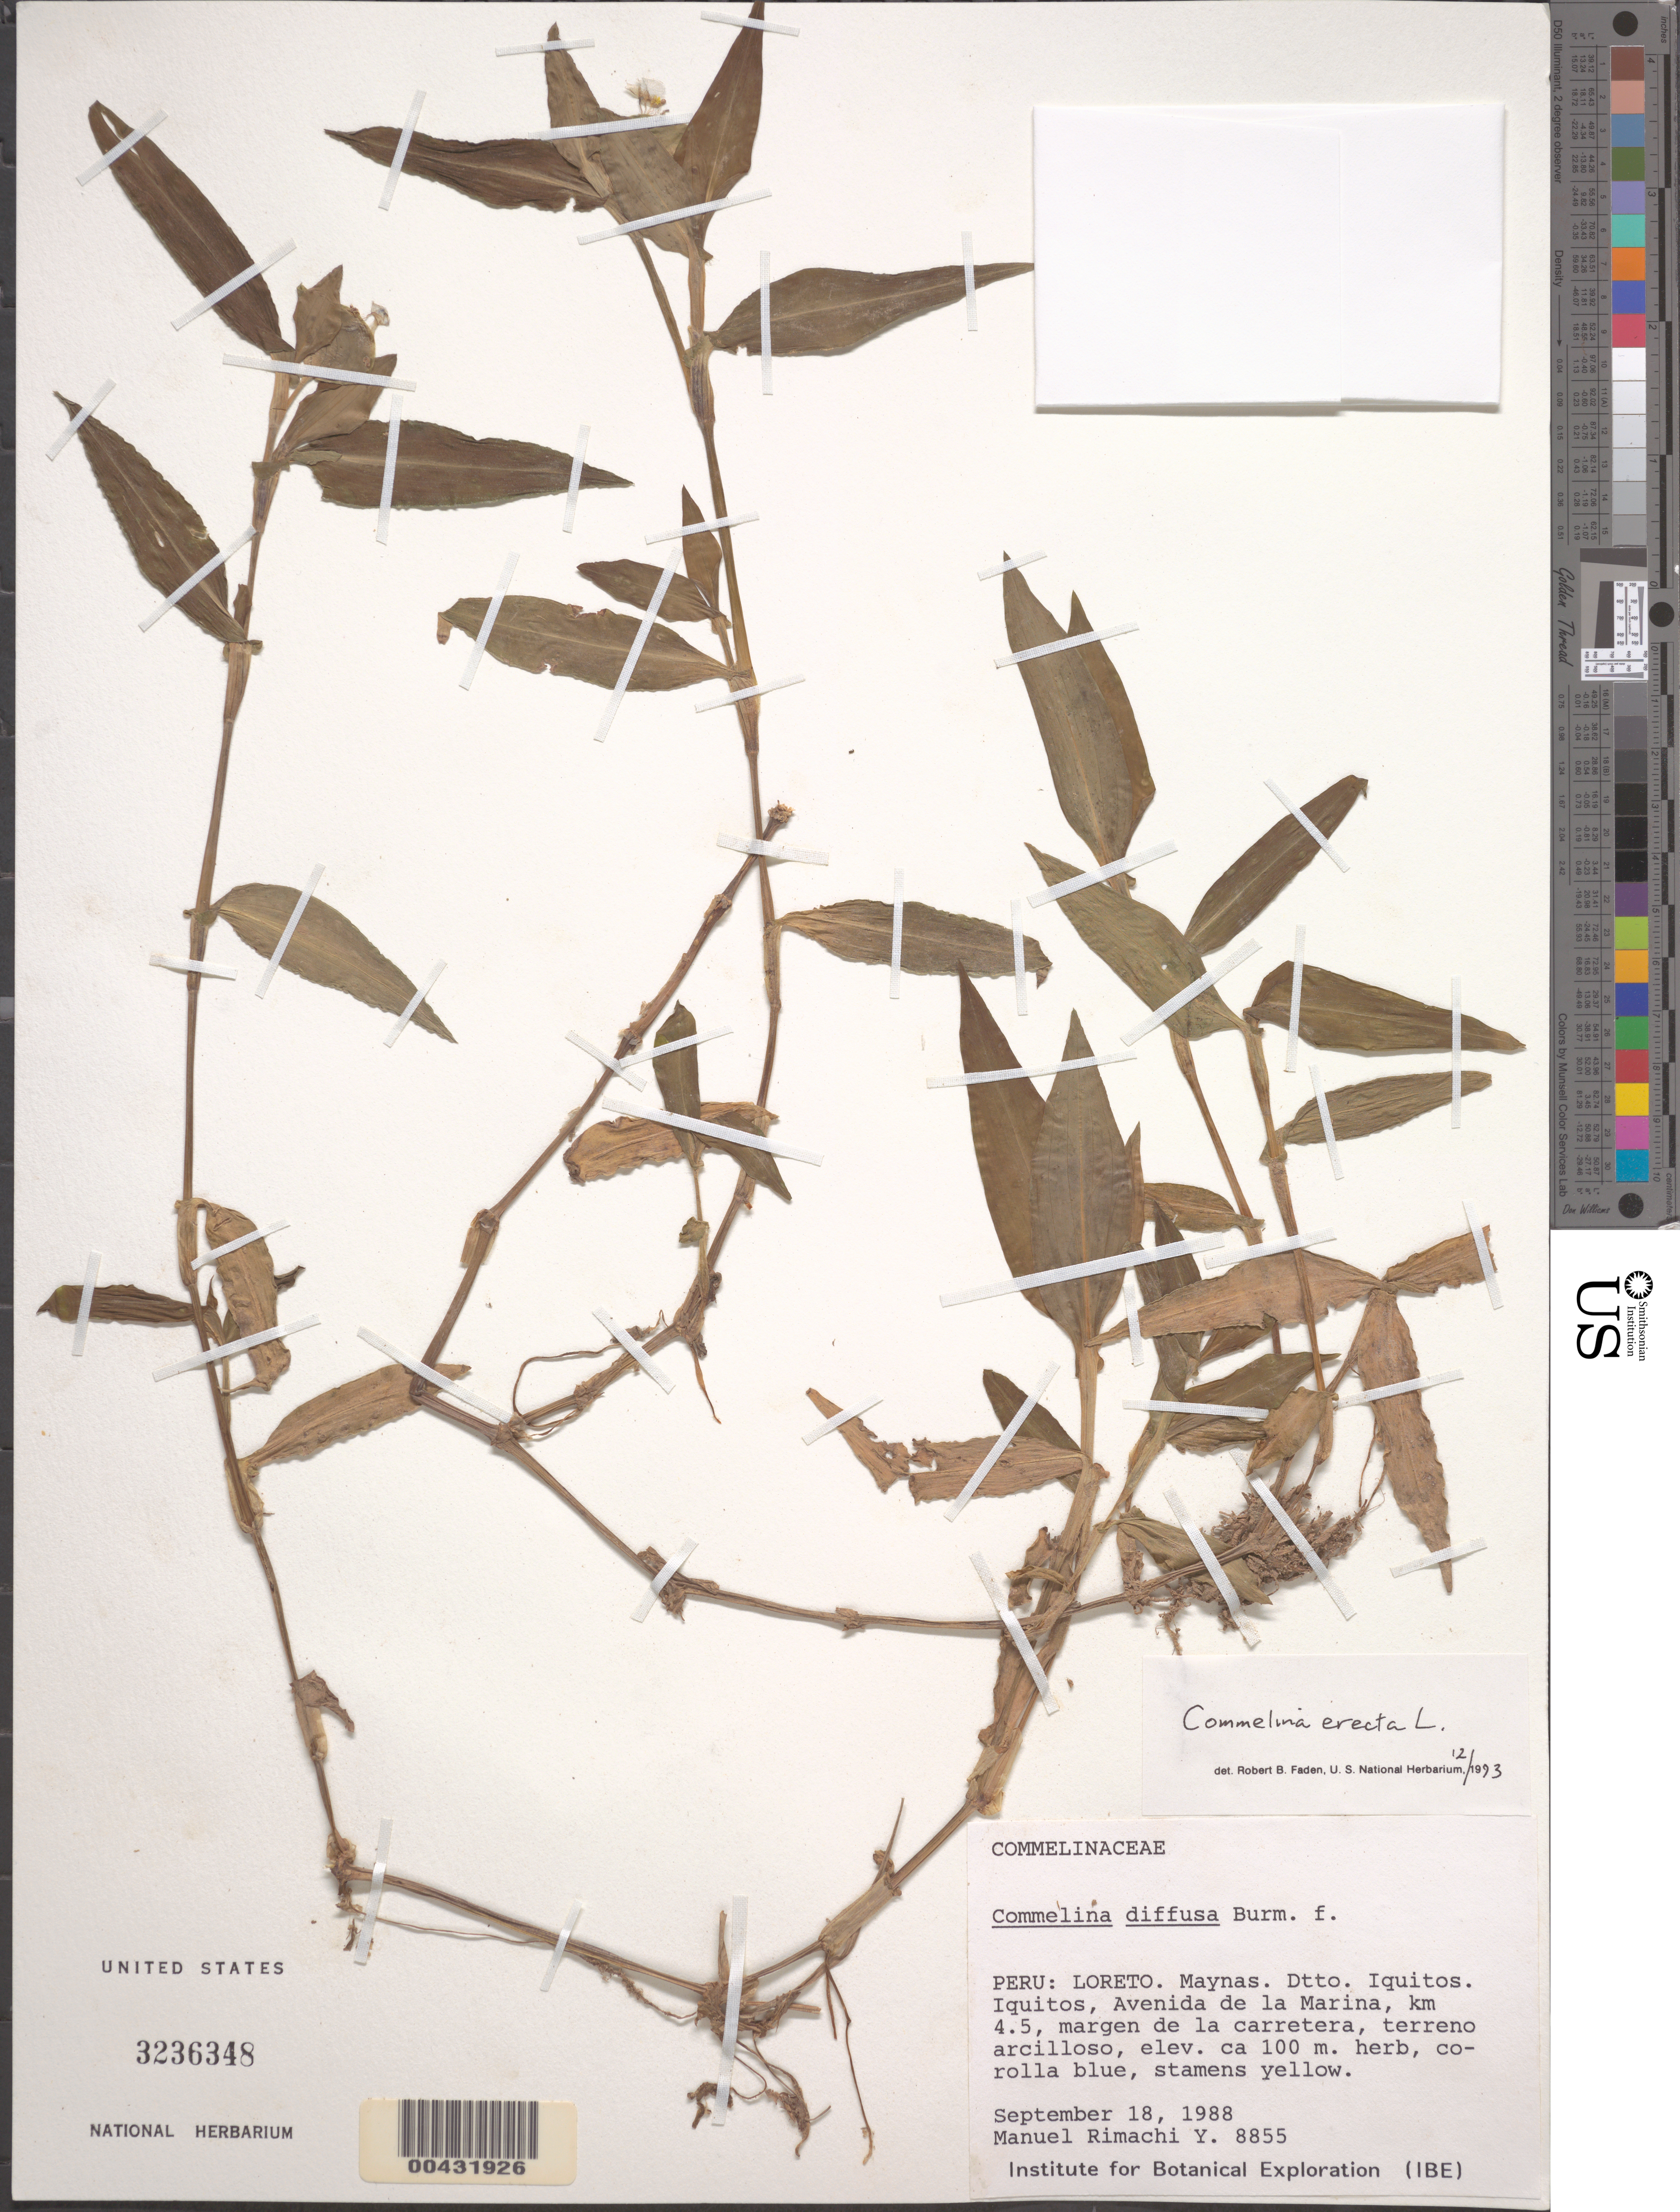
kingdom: Plantae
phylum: Tracheophyta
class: Liliopsida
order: Commelinales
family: Commelinaceae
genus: Commelina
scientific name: Commelina erecta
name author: L.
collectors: M. Rimachi Y.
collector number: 8855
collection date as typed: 18 Sep 1988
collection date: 1988-09-18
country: Peru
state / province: Loreto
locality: Maynas, iquitos, avenida de la marina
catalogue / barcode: US 3236348